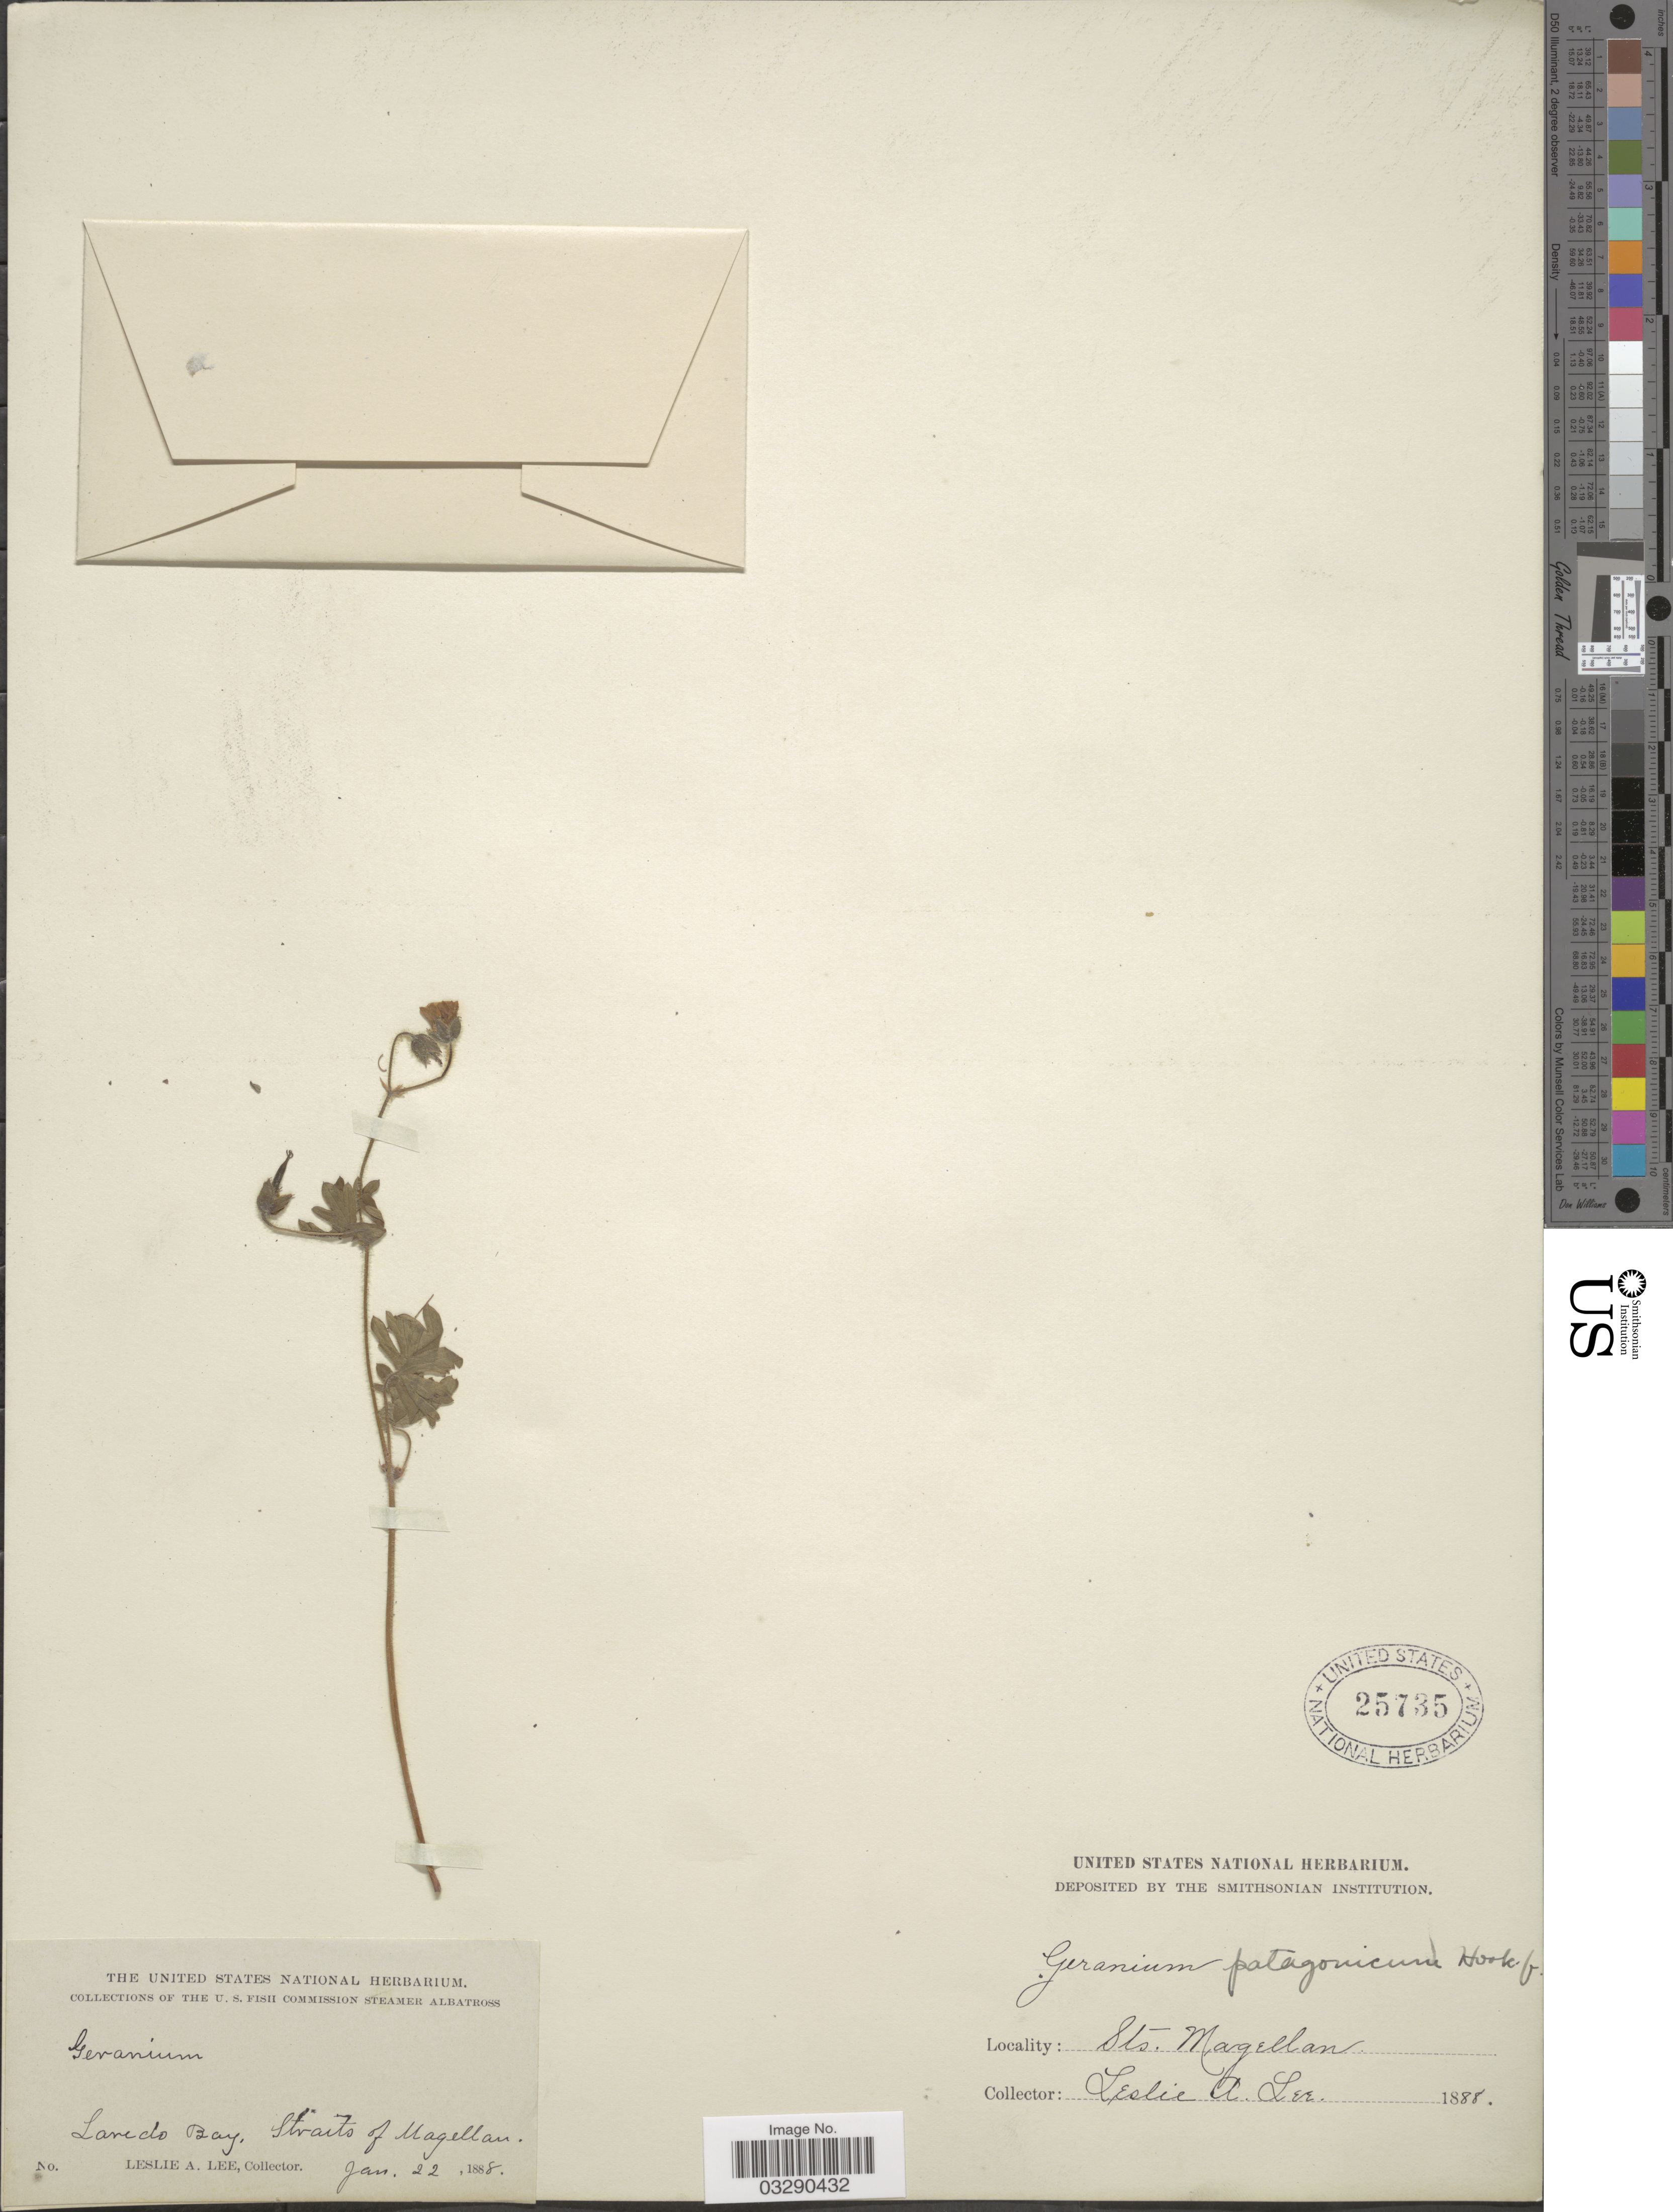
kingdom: Plantae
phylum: Tracheophyta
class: Magnoliopsida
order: Geraniales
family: Geraniaceae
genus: Geranium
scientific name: Geranium sp.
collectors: L. Lee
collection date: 1888-01-22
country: Chile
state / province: Magallanes y de la Antártica Chilena (XII)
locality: Laredo Bay, Straits of Magellan.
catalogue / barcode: US 25735